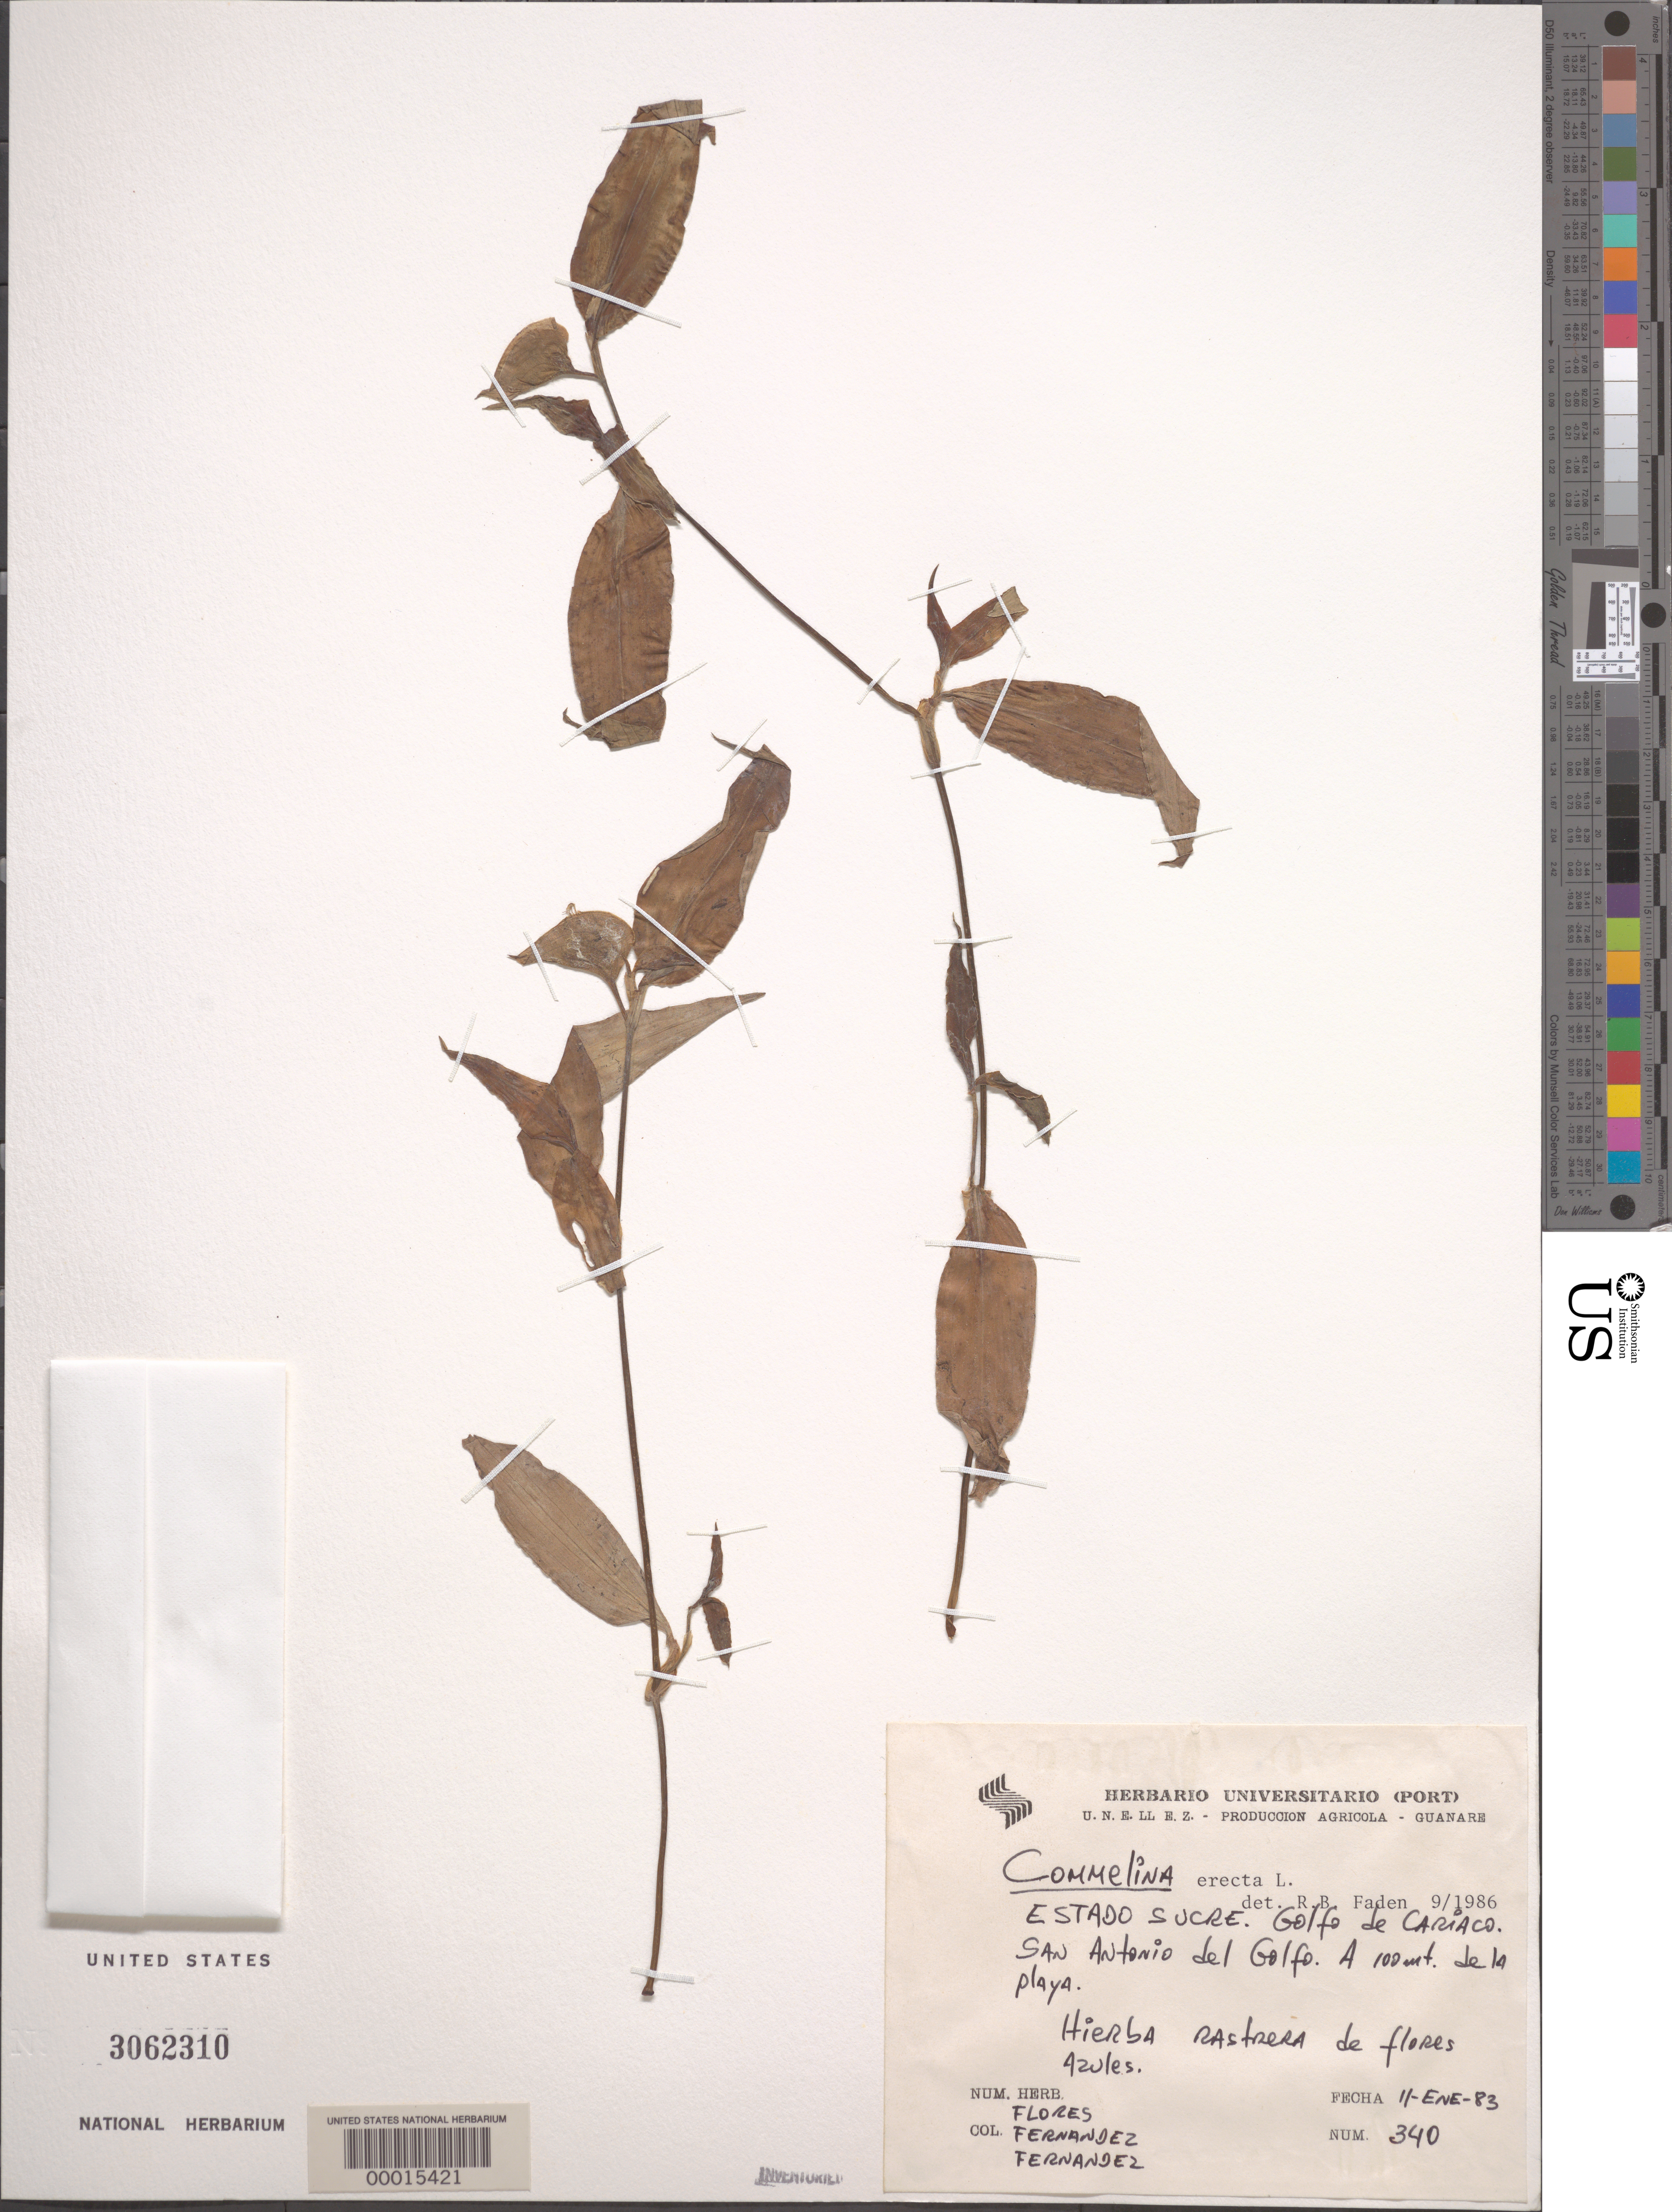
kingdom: Plantae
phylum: Tracheophyta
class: Liliopsida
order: Commelinales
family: Commelinaceae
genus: Commelina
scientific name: Commelina erecta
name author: L.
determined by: Faden, Robert B., (US), Smithsonian Institution - National Museum of Natural History (UNITED STATES)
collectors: J. Flores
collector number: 340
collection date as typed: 11 Jan 1983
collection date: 1983-01-11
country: Venezuela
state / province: Sucre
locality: Golfo de cariaco; san antonio del golfo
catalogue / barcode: US 3062310